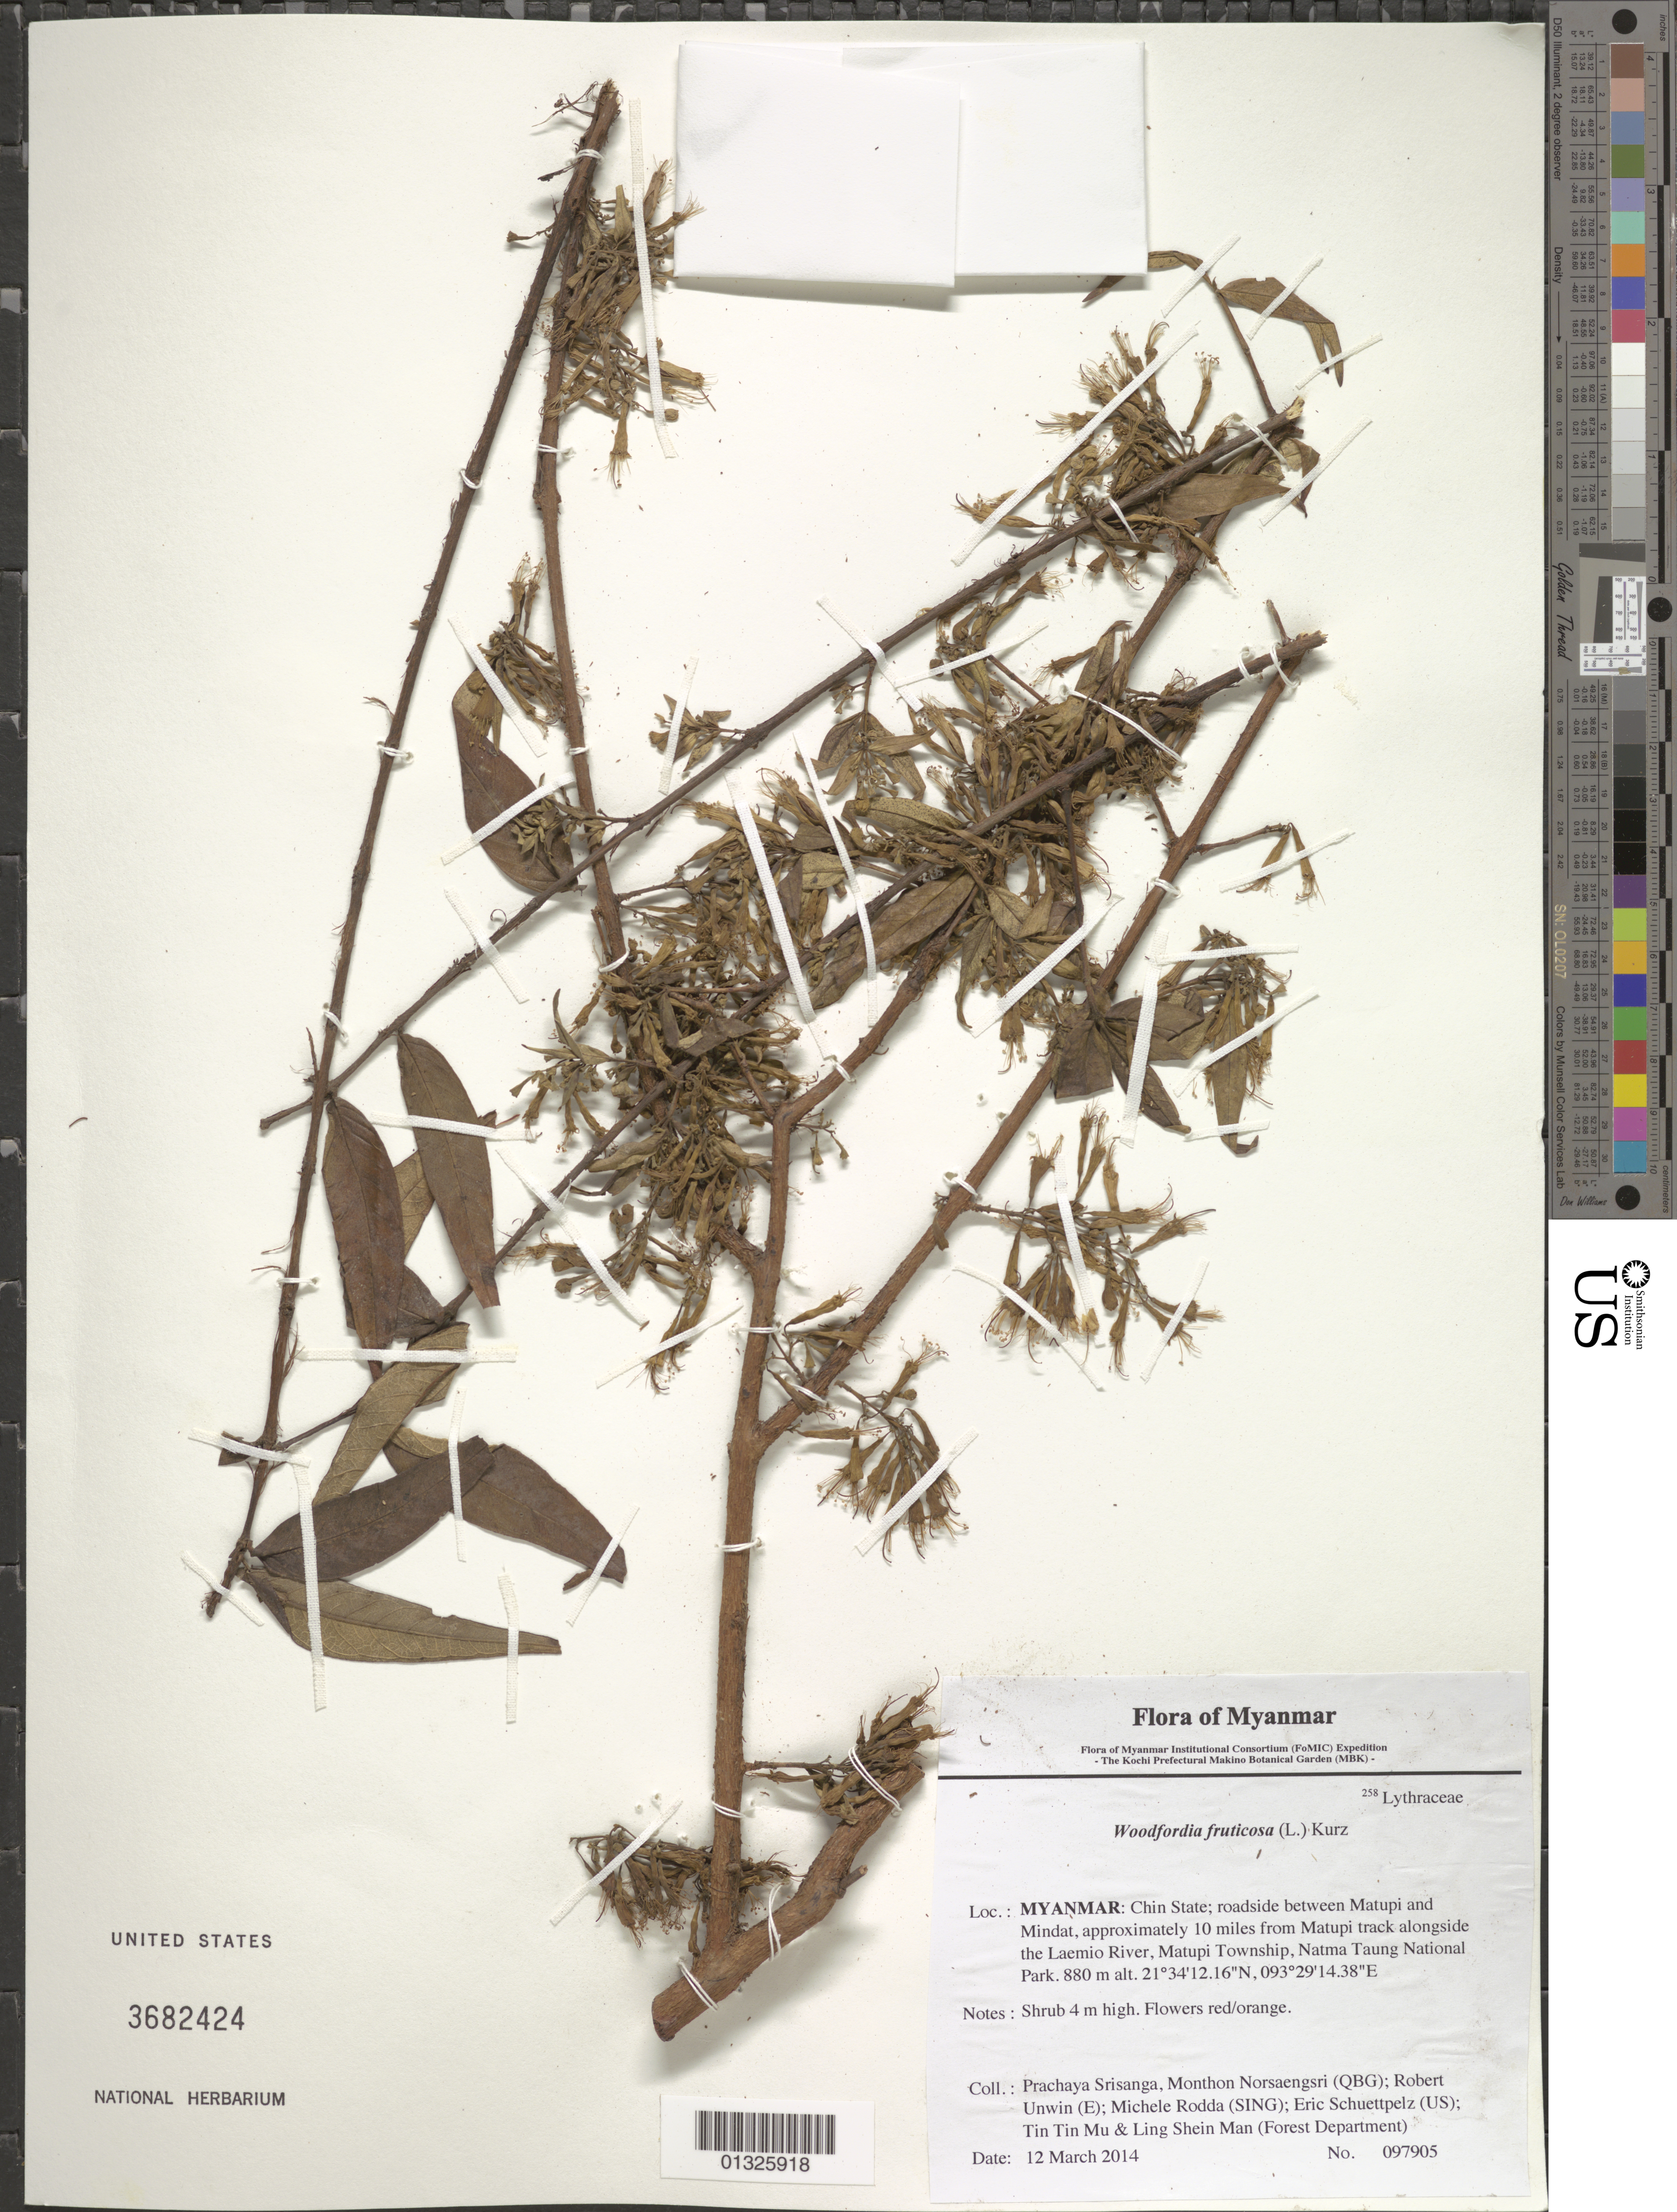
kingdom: Plantae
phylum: Tracheophyta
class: Magnoliopsida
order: Myrtales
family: Lythraceae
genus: Woodfordia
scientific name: Woodfordia fruticosa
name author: (L.) Kurz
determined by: Fujikawa, Kazumi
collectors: P. Srisanga, M. Norsaengsri, R. Unwin, M. Rodda, E. Schuettpelz, Tin Tin Mu & Ling Shein Man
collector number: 97905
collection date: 2014-03-12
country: Myanmar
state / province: Chin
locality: Roadside between Matupi and Mindat, approximately 10 miles from Matupi track alongside the Laemio River, Matupi Township, Natma Taung National Park.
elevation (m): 880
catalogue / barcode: US 3682424